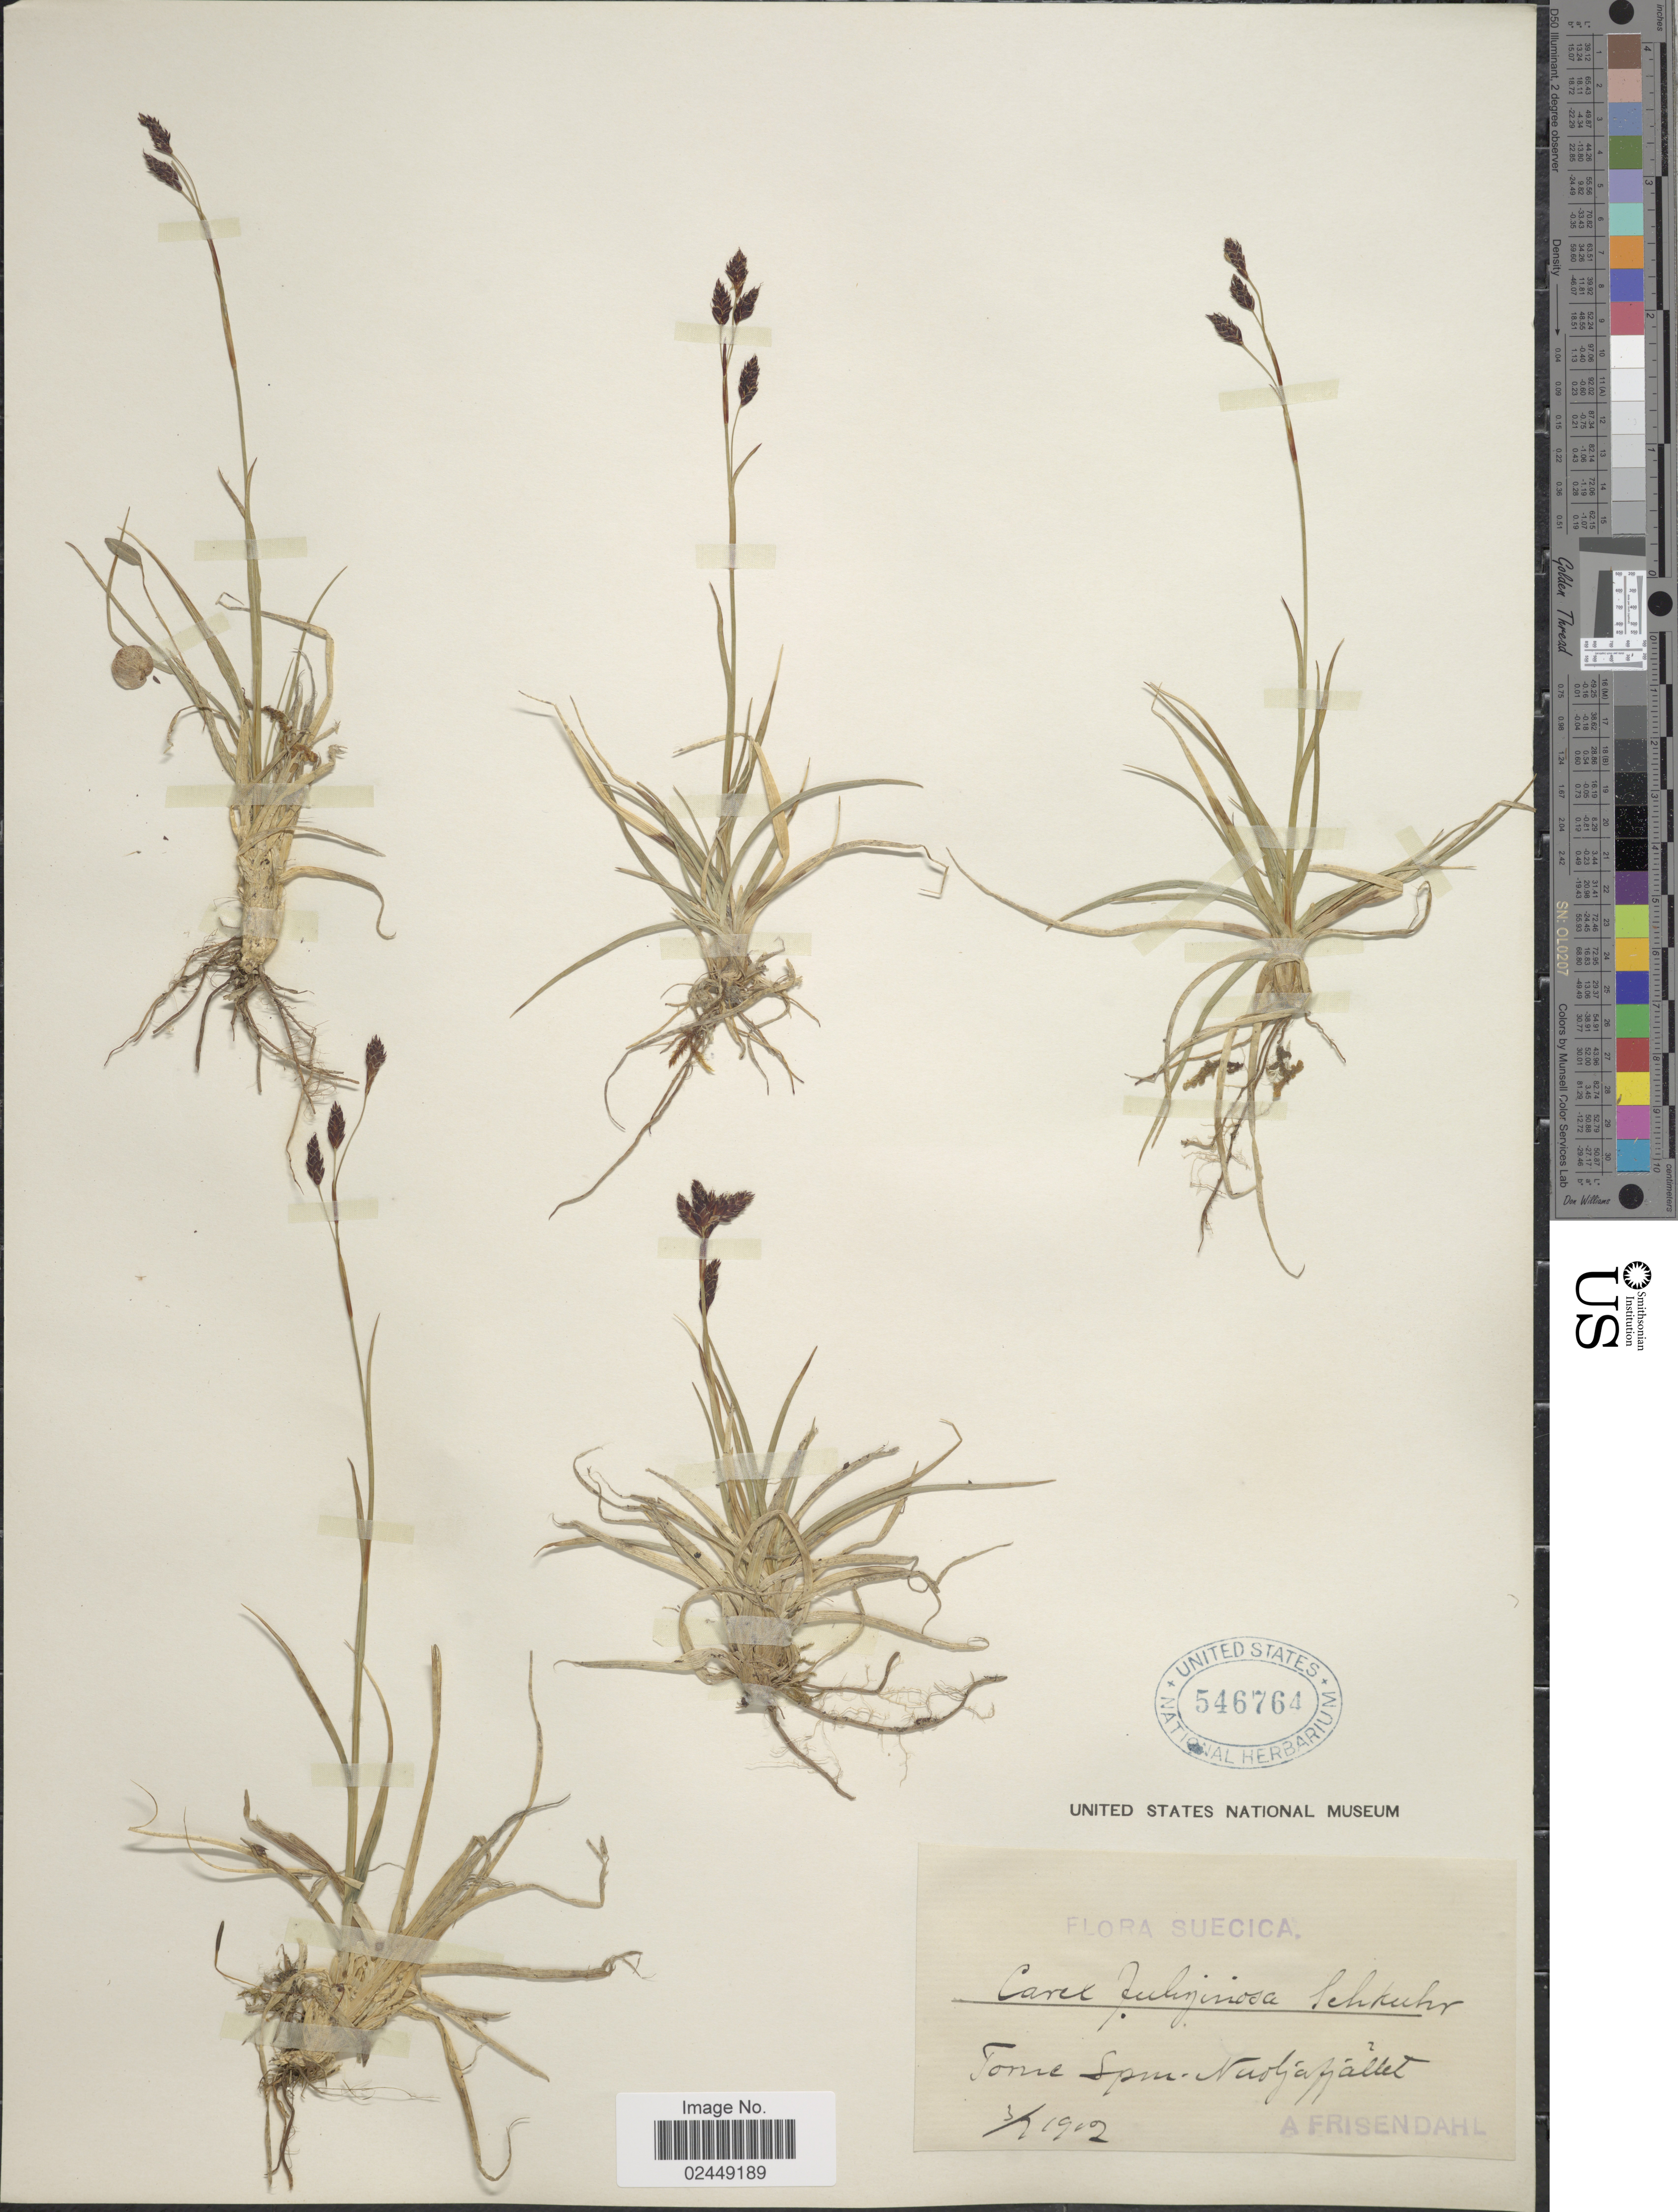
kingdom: Plantae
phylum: Tracheophyta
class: Liliopsida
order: Poales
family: Cyperaceae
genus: Carex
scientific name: Carex fuliginosa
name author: Schkuhr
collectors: A. Frisendahl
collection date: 1912-07-03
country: Sweden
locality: Torne Lpm. [illegible text]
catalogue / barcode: US 546764